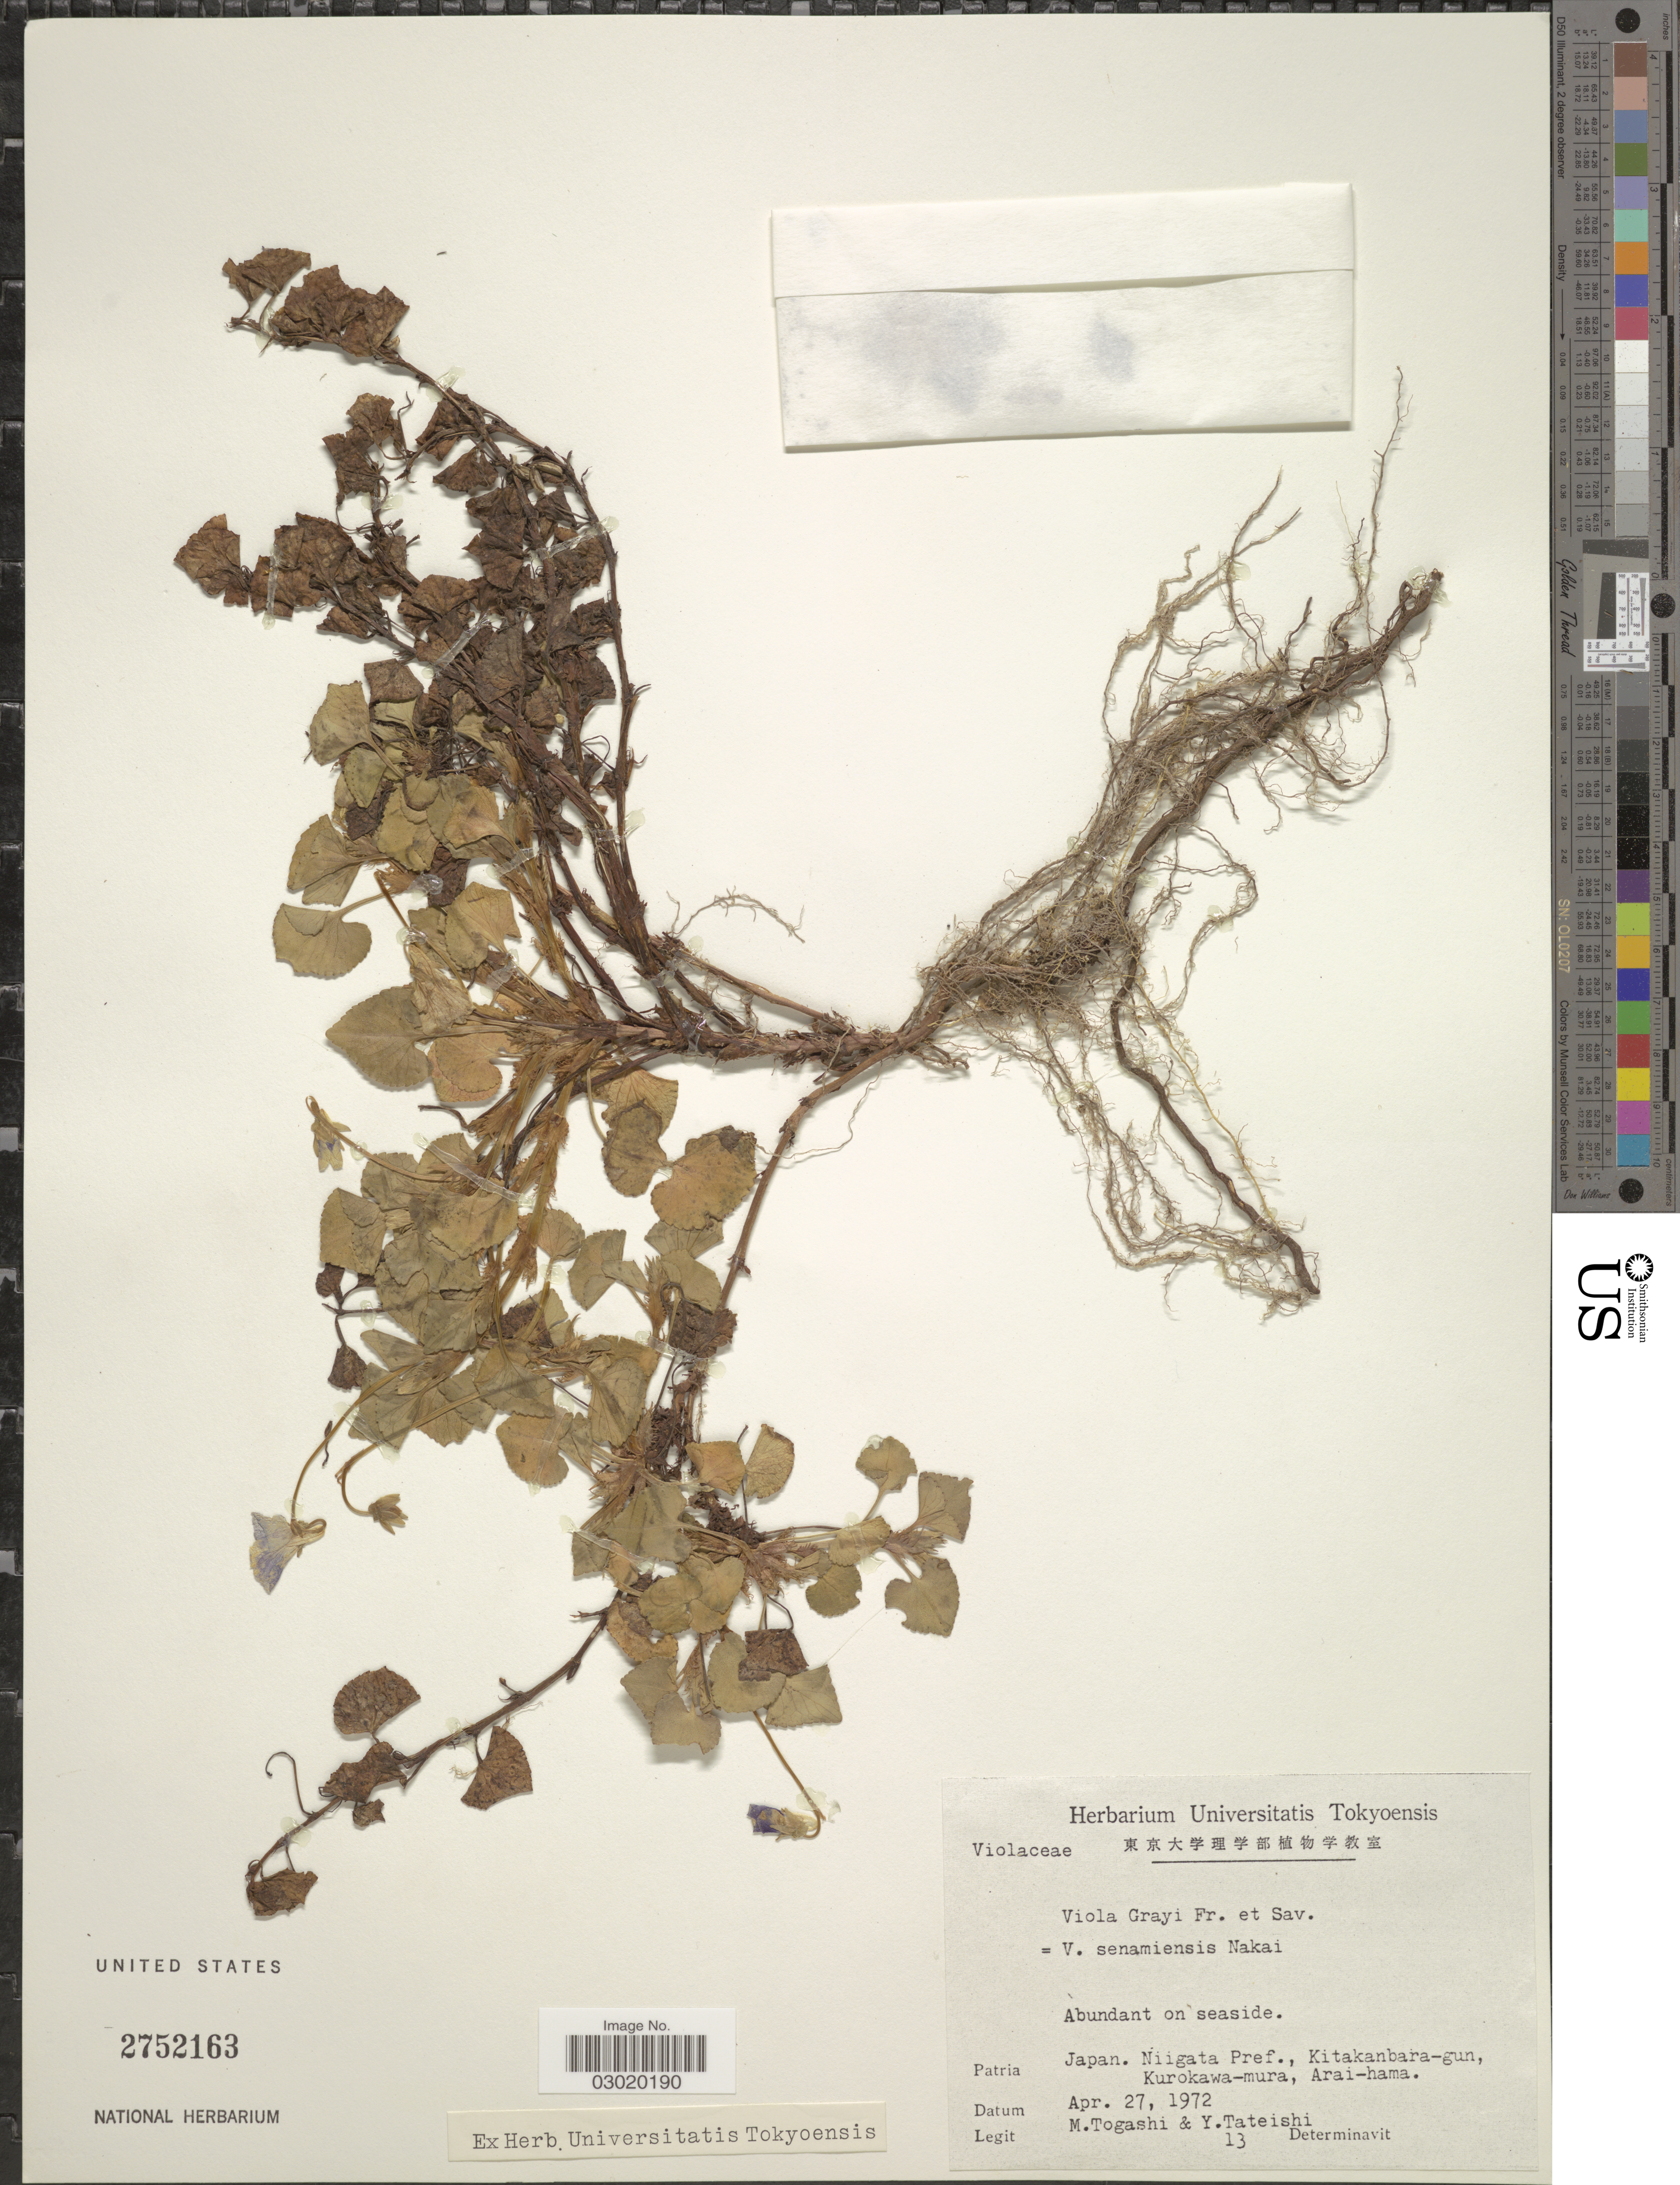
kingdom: Plantae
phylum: Tracheophyta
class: Magnoliopsida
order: Malpighiales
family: Violaceae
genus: Viola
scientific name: Viola senamiensis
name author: Nakai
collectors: M. Togashi & Y. Tateishi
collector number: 13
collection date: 1972-04-27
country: Japan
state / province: Niigata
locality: Niigata Pref., Kitakanbara-gun, Kurokawa-mura, Arai-hama.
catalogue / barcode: US 2752163